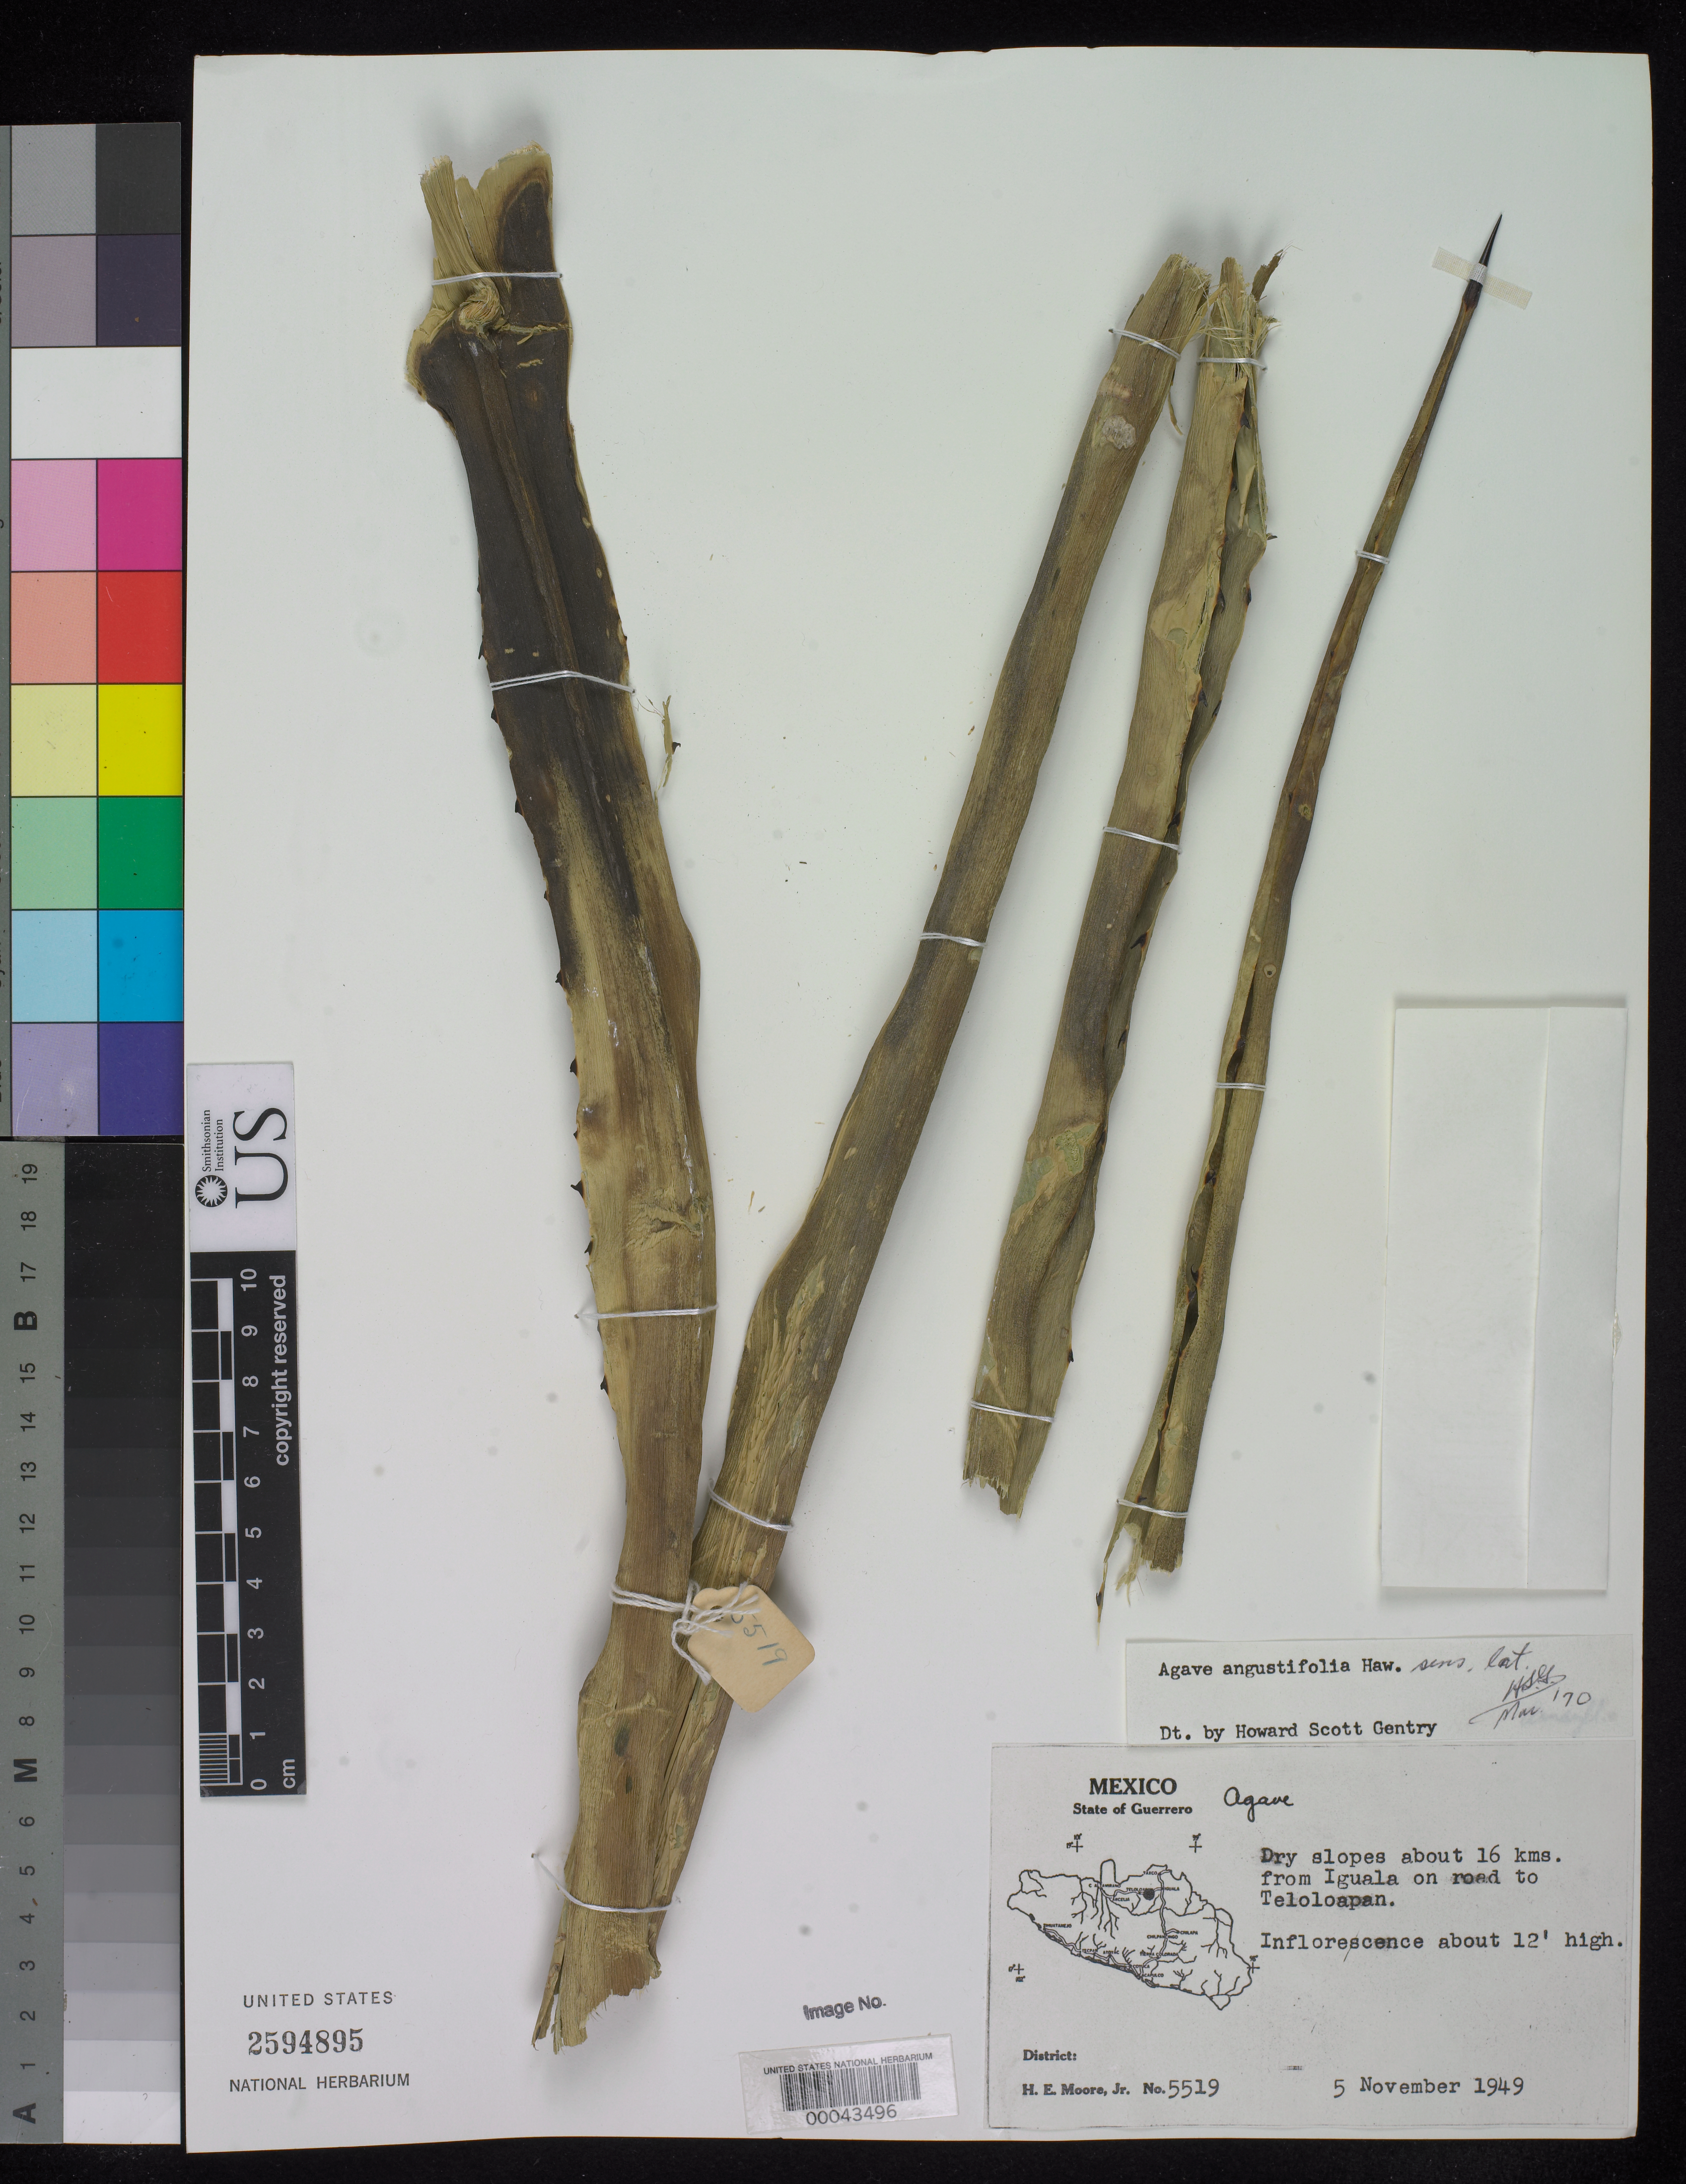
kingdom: Plantae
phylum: Tracheophyta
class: Liliopsida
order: Asparagales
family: Asparagaceae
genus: Agave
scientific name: Agave angustifolia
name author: Haw.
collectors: H. E. Moore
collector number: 5519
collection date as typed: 05 Nov 1949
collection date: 1949-11-05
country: Mexico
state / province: Guerrero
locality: About 16 km from Iguala on road to Teloloapan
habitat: Dry slopes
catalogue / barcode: US 2594895